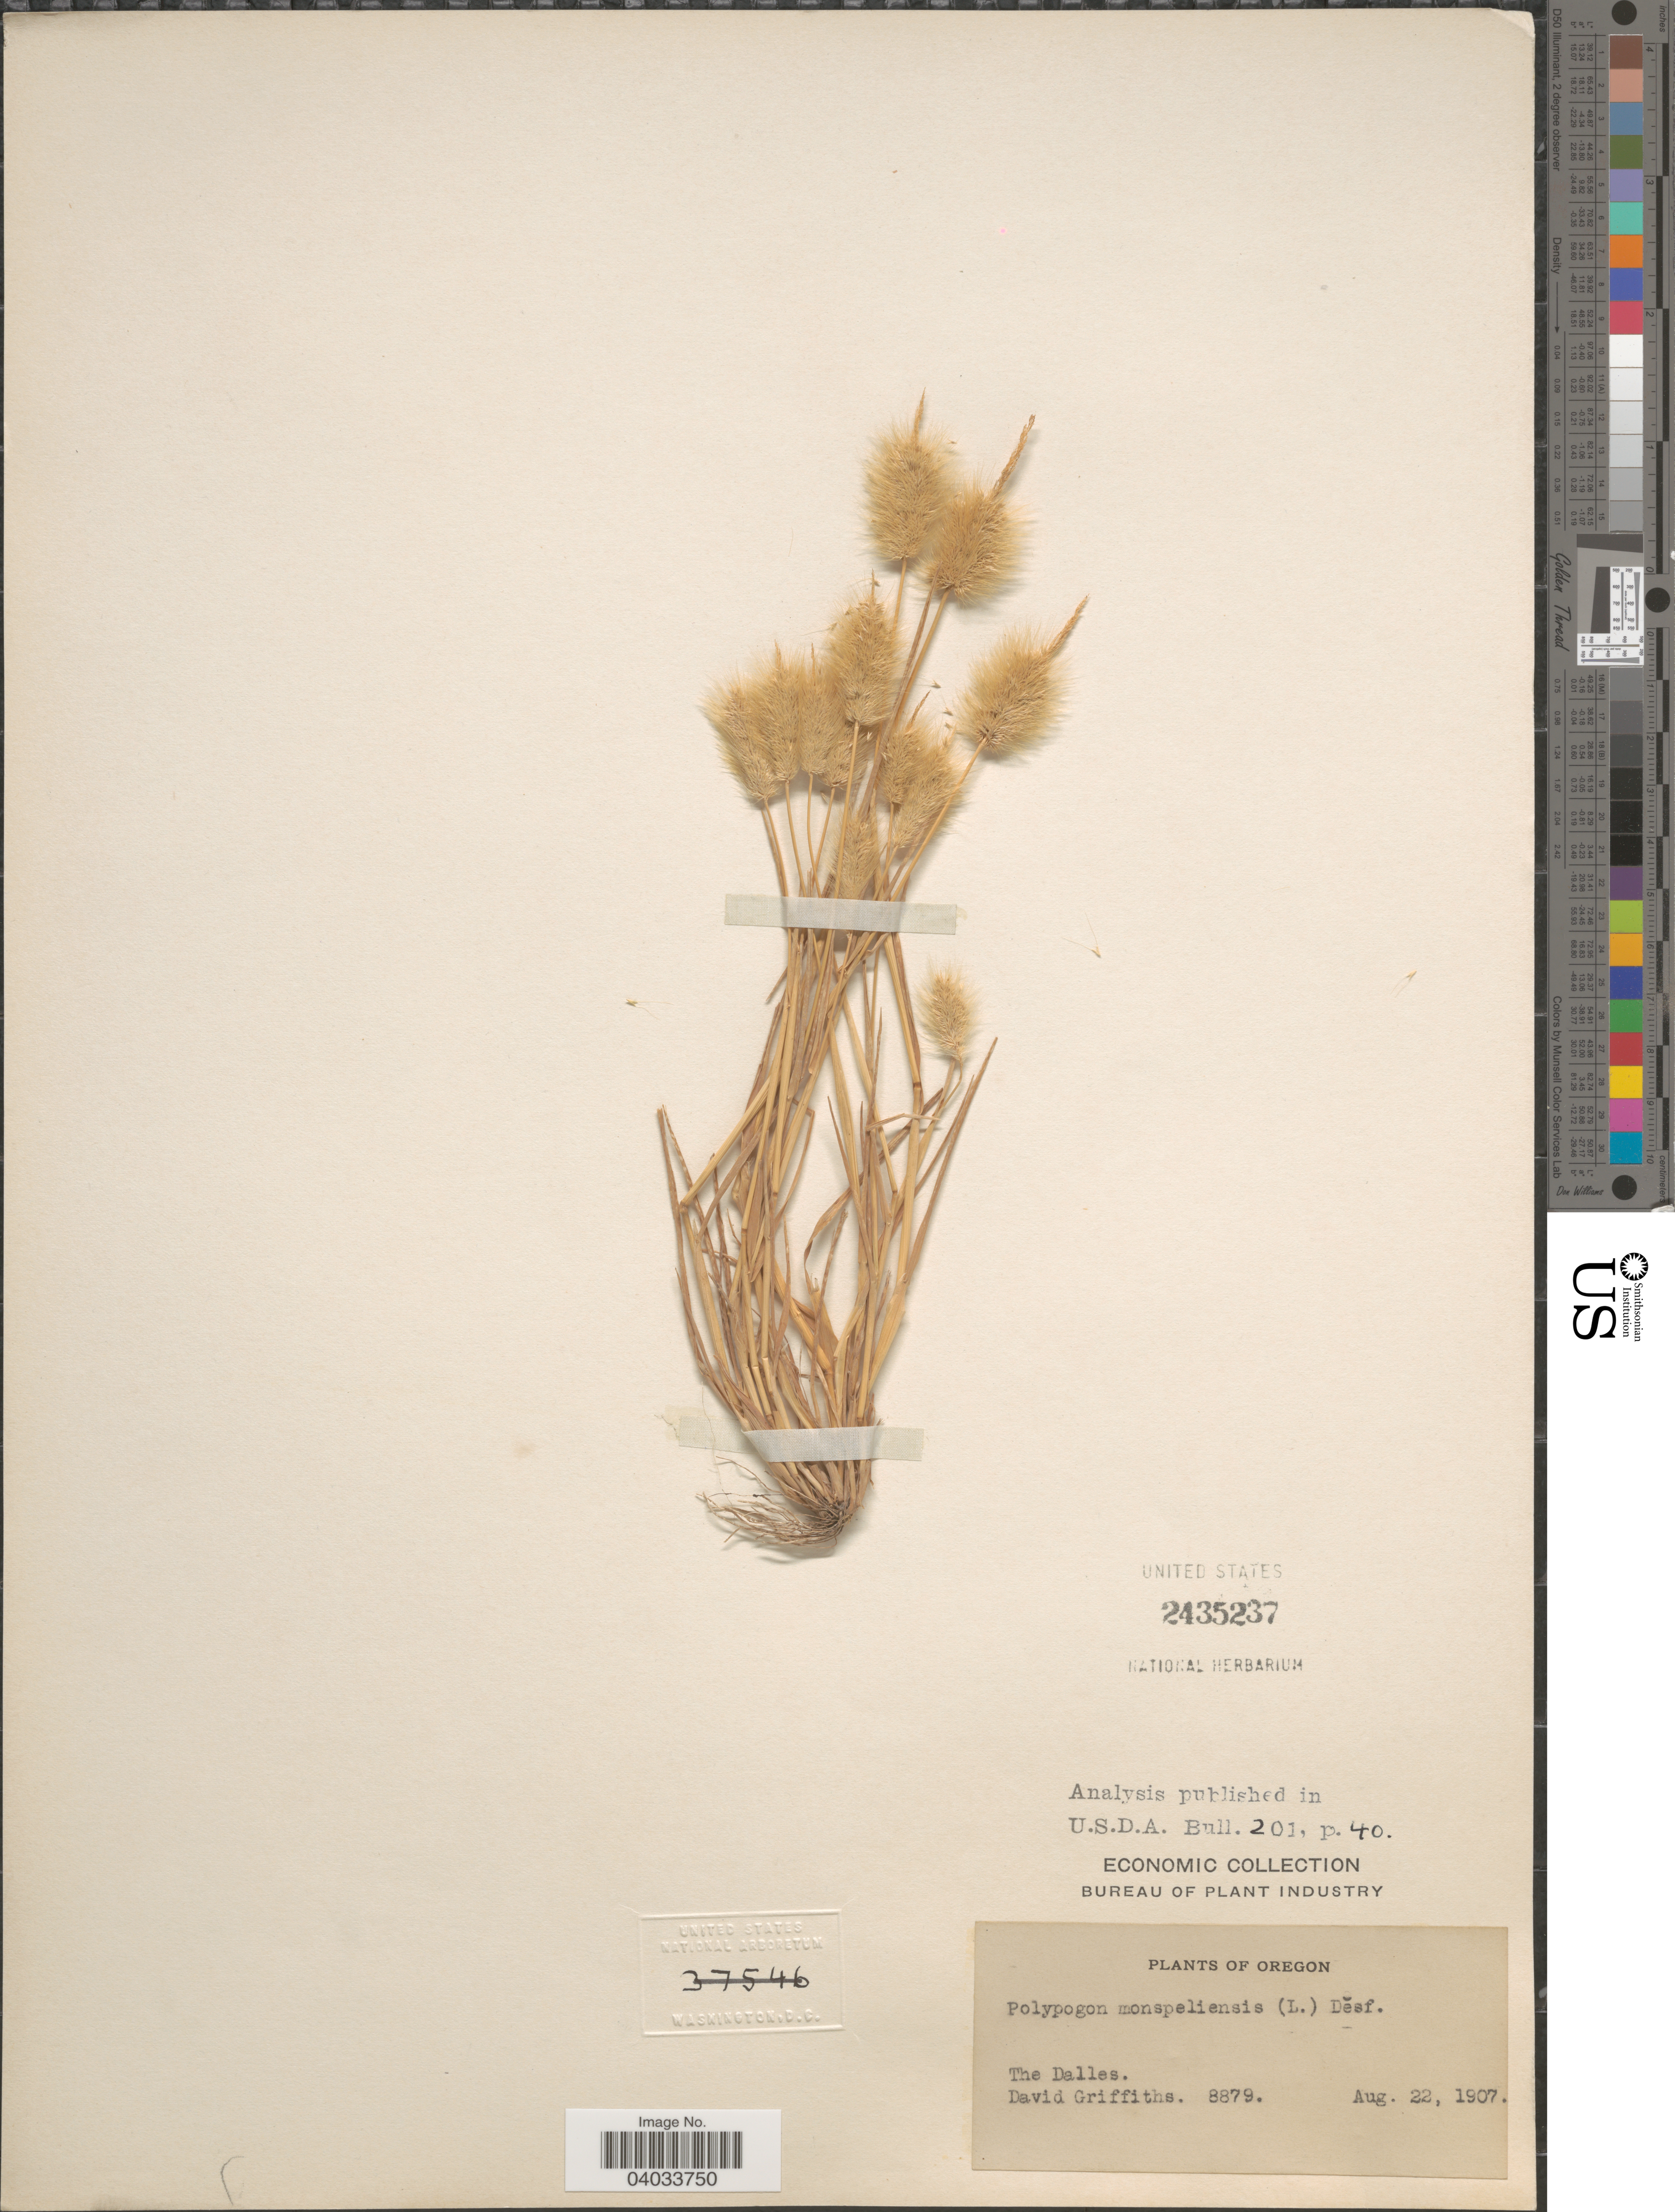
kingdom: Plantae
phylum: Tracheophyta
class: Liliopsida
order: Poales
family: Poaceae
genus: Polypogon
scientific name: Polypogon monspeliensis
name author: (L.) Desf.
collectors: D. Griffiths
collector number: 8879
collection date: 1907-08-22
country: United States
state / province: Oregon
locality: The Dalles.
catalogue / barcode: US 2435237